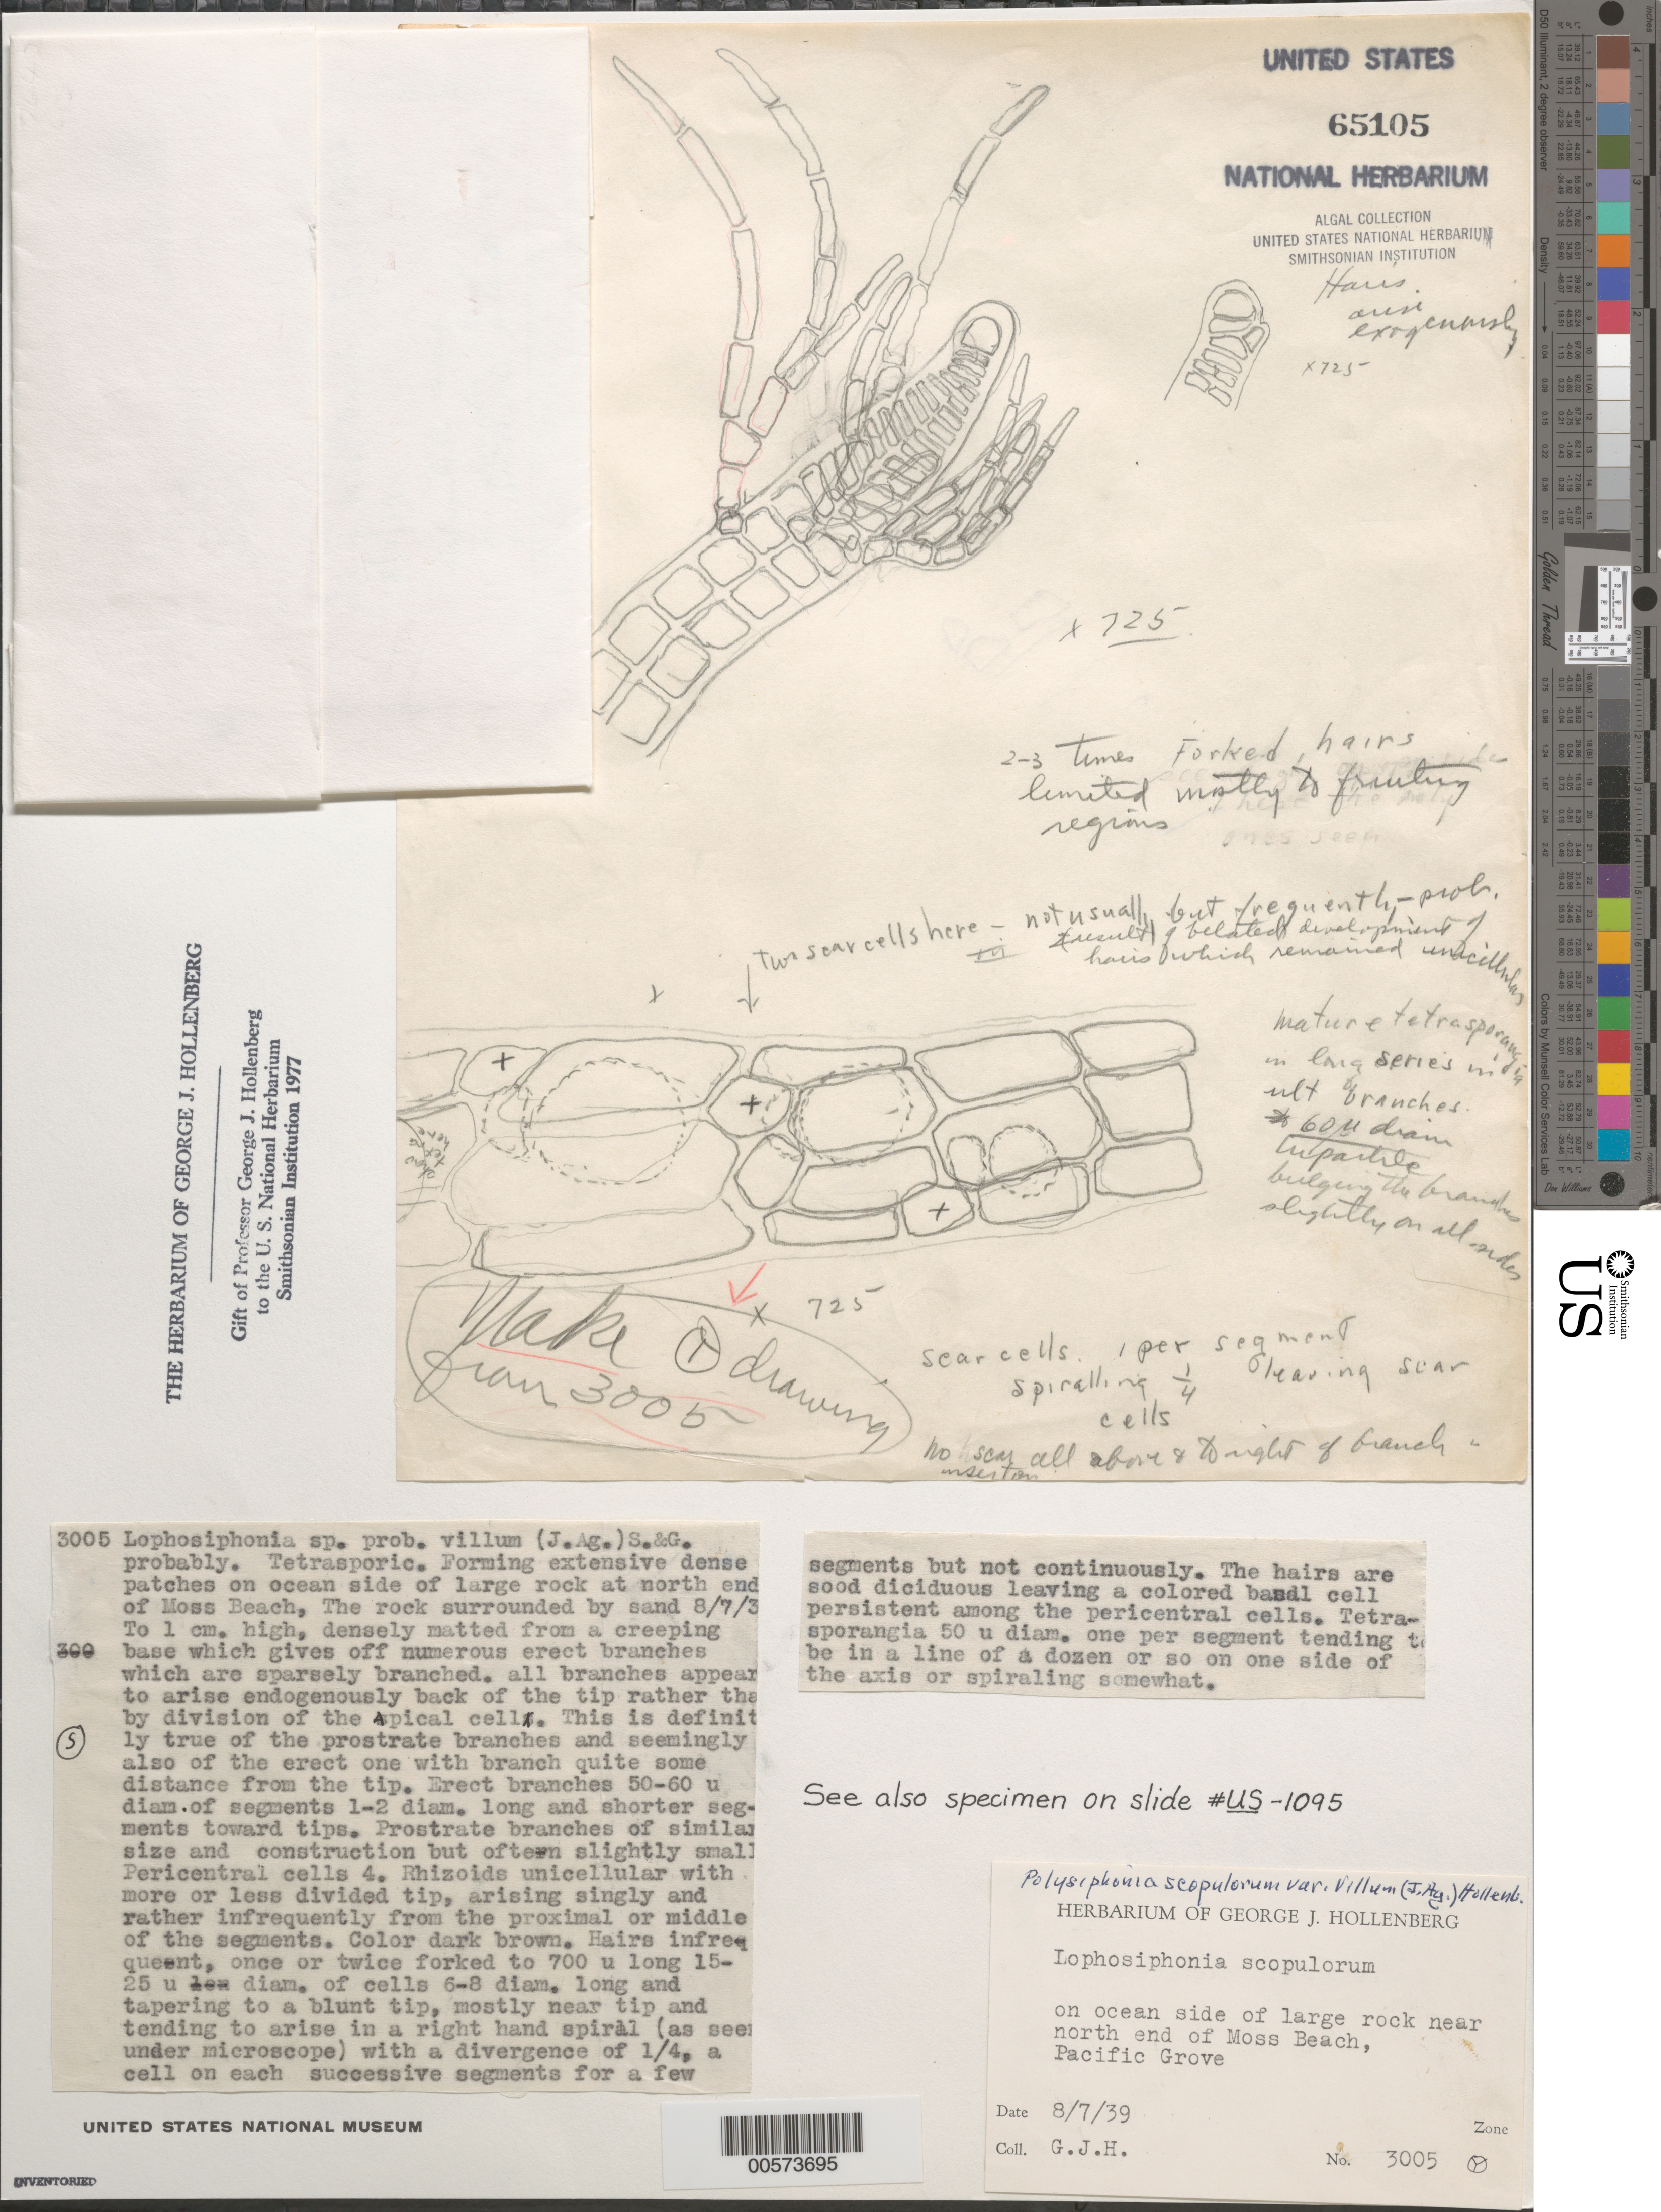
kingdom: Plantae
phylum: Rhodophyta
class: Florideophyceae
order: Ceramiales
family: Rhodomelaceae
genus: Polysiphonia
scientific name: Polysiphonia scopulorum var. villum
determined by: Hollenberg, George J.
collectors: G. Hollenberg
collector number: GJH 3005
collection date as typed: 07 Aug 1939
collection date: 1939-08-07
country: United States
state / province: California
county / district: Monterey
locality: Moss Beach, Pacific Grove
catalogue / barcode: US 65105